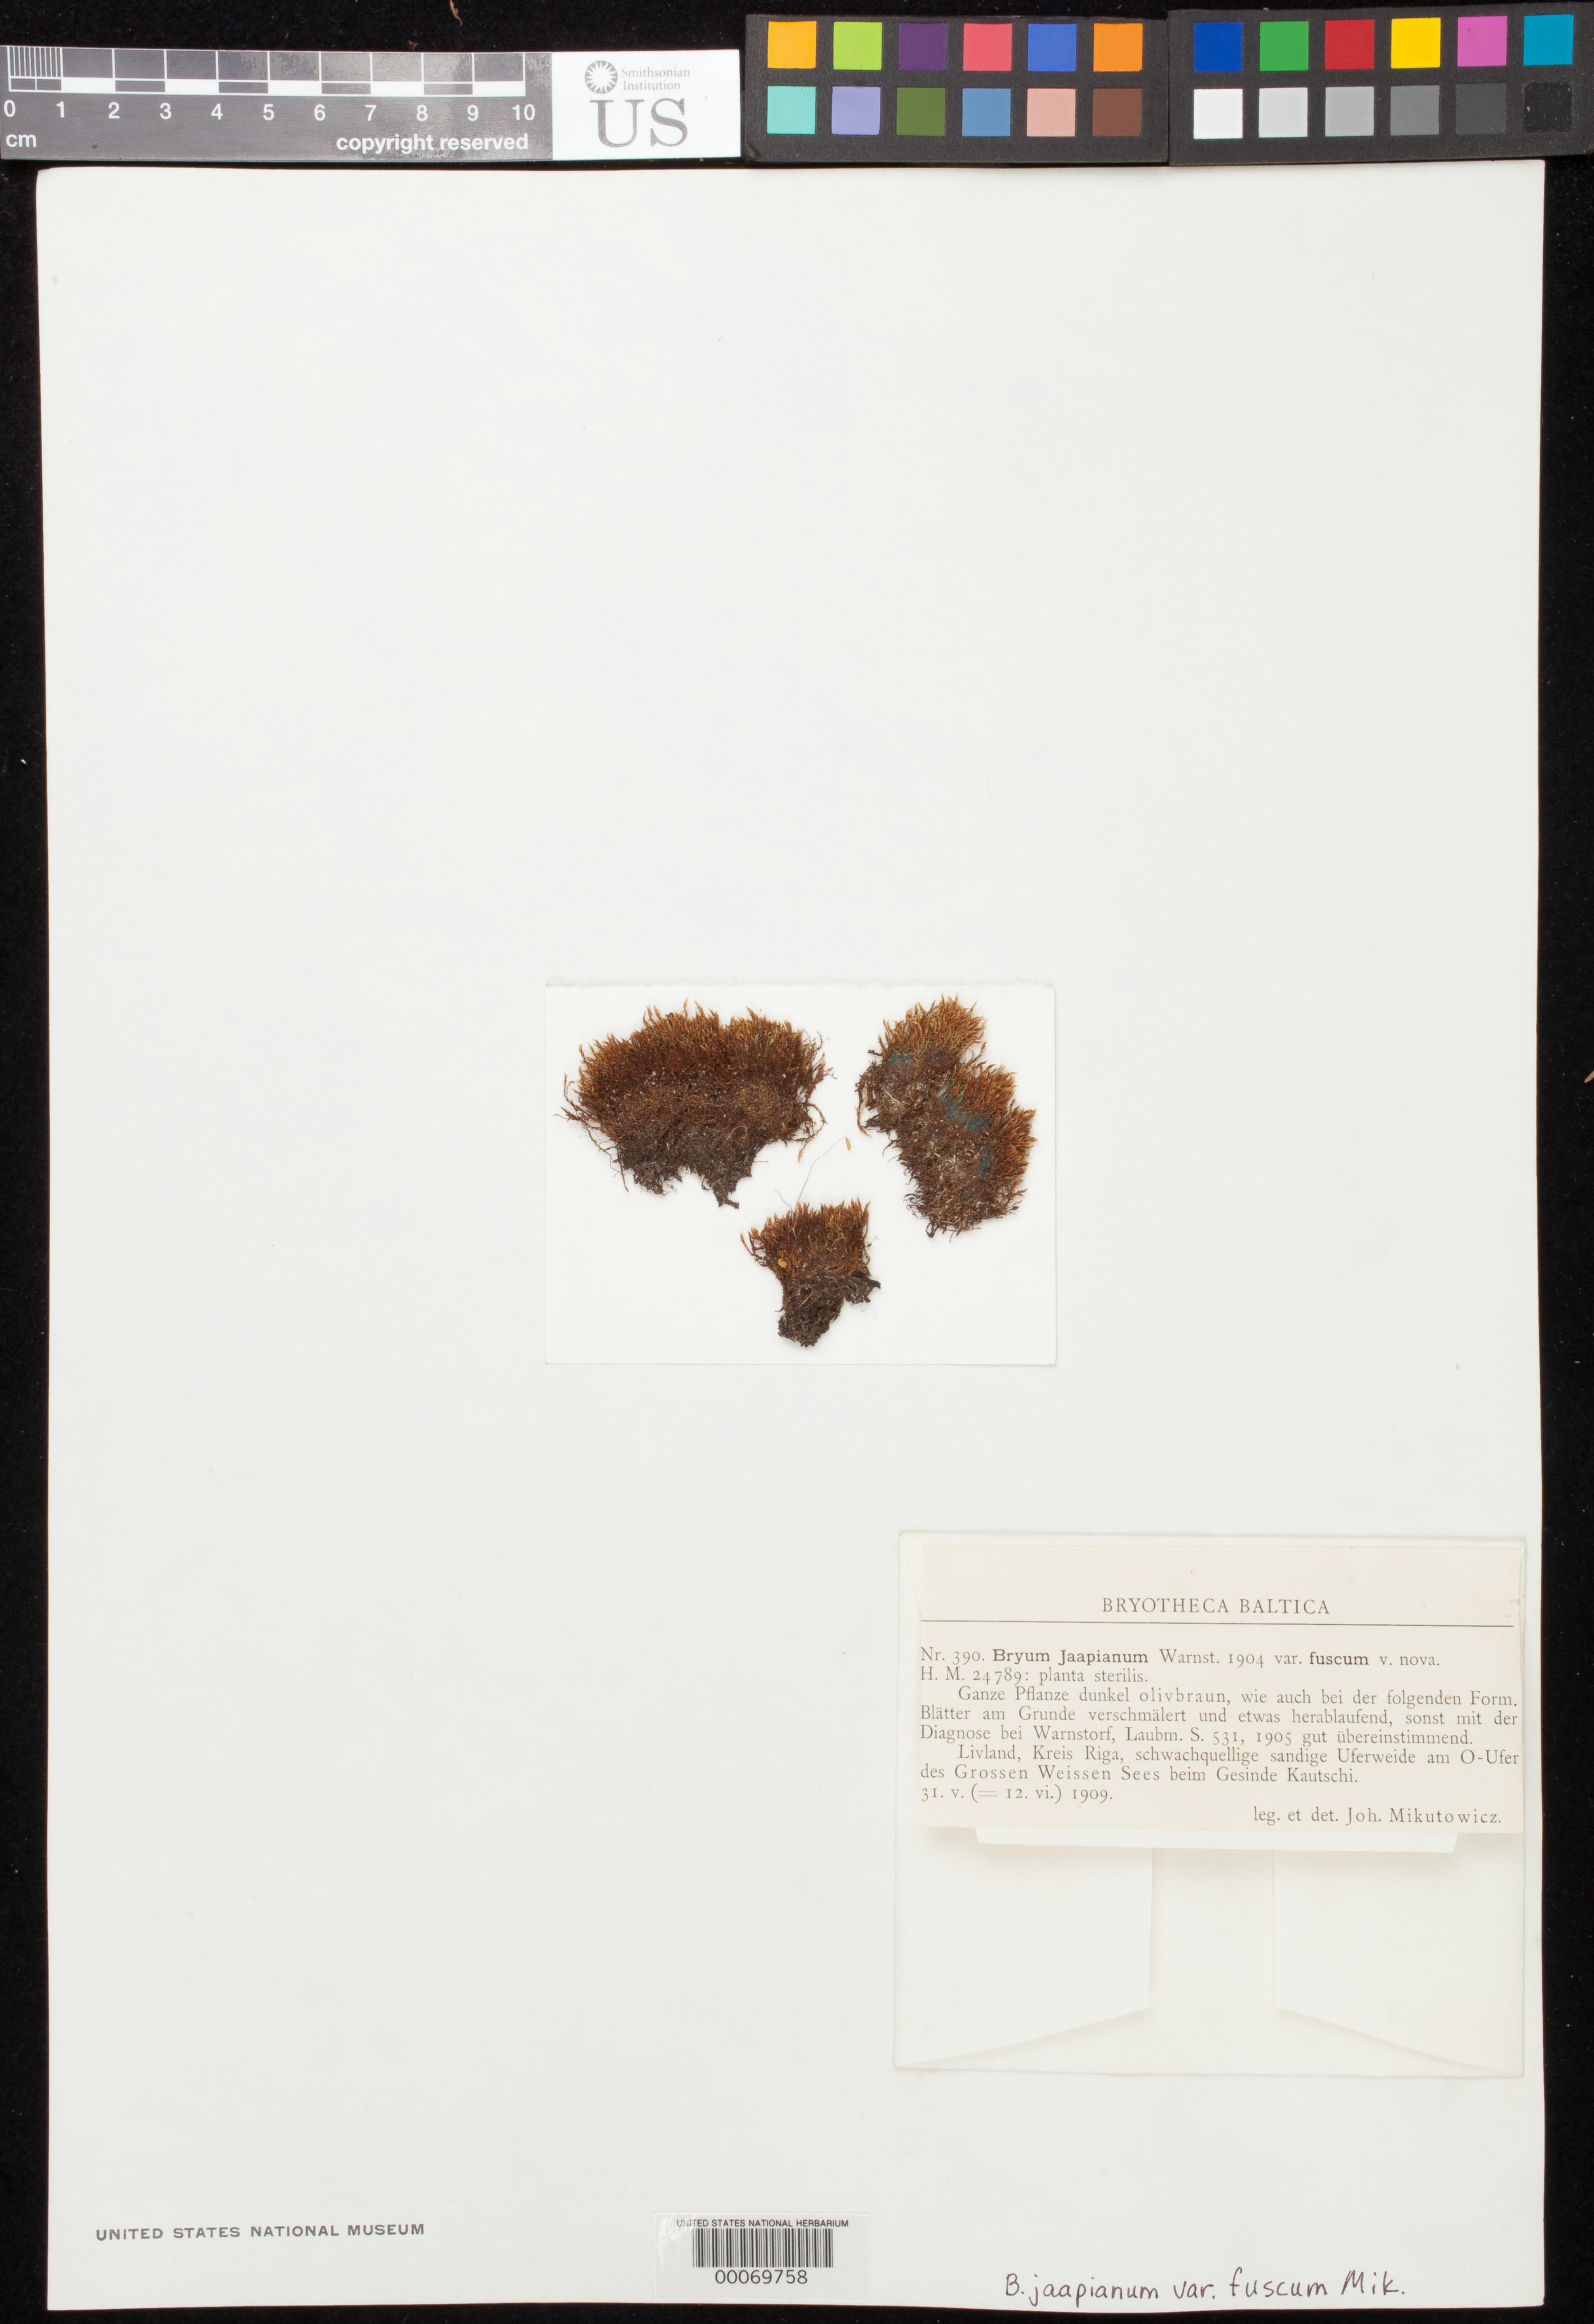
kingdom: Plantae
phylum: Bryophyta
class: Bryopsida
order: Bryales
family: Bryaceae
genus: Bryum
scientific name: Bryum jaapianum var. fuscum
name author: Mikut.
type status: Isotype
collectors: J. Mikutowicz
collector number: Bryoth. Balt. 390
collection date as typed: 31 May 1909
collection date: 1909-05-31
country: Latvia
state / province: Talsu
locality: Area of Talsi, S shore of Usmaiten-sees [= Usmas Ezers (Usmas Lake)?] near Spahrenschen Buschwachter [= Spares Forest Station?].